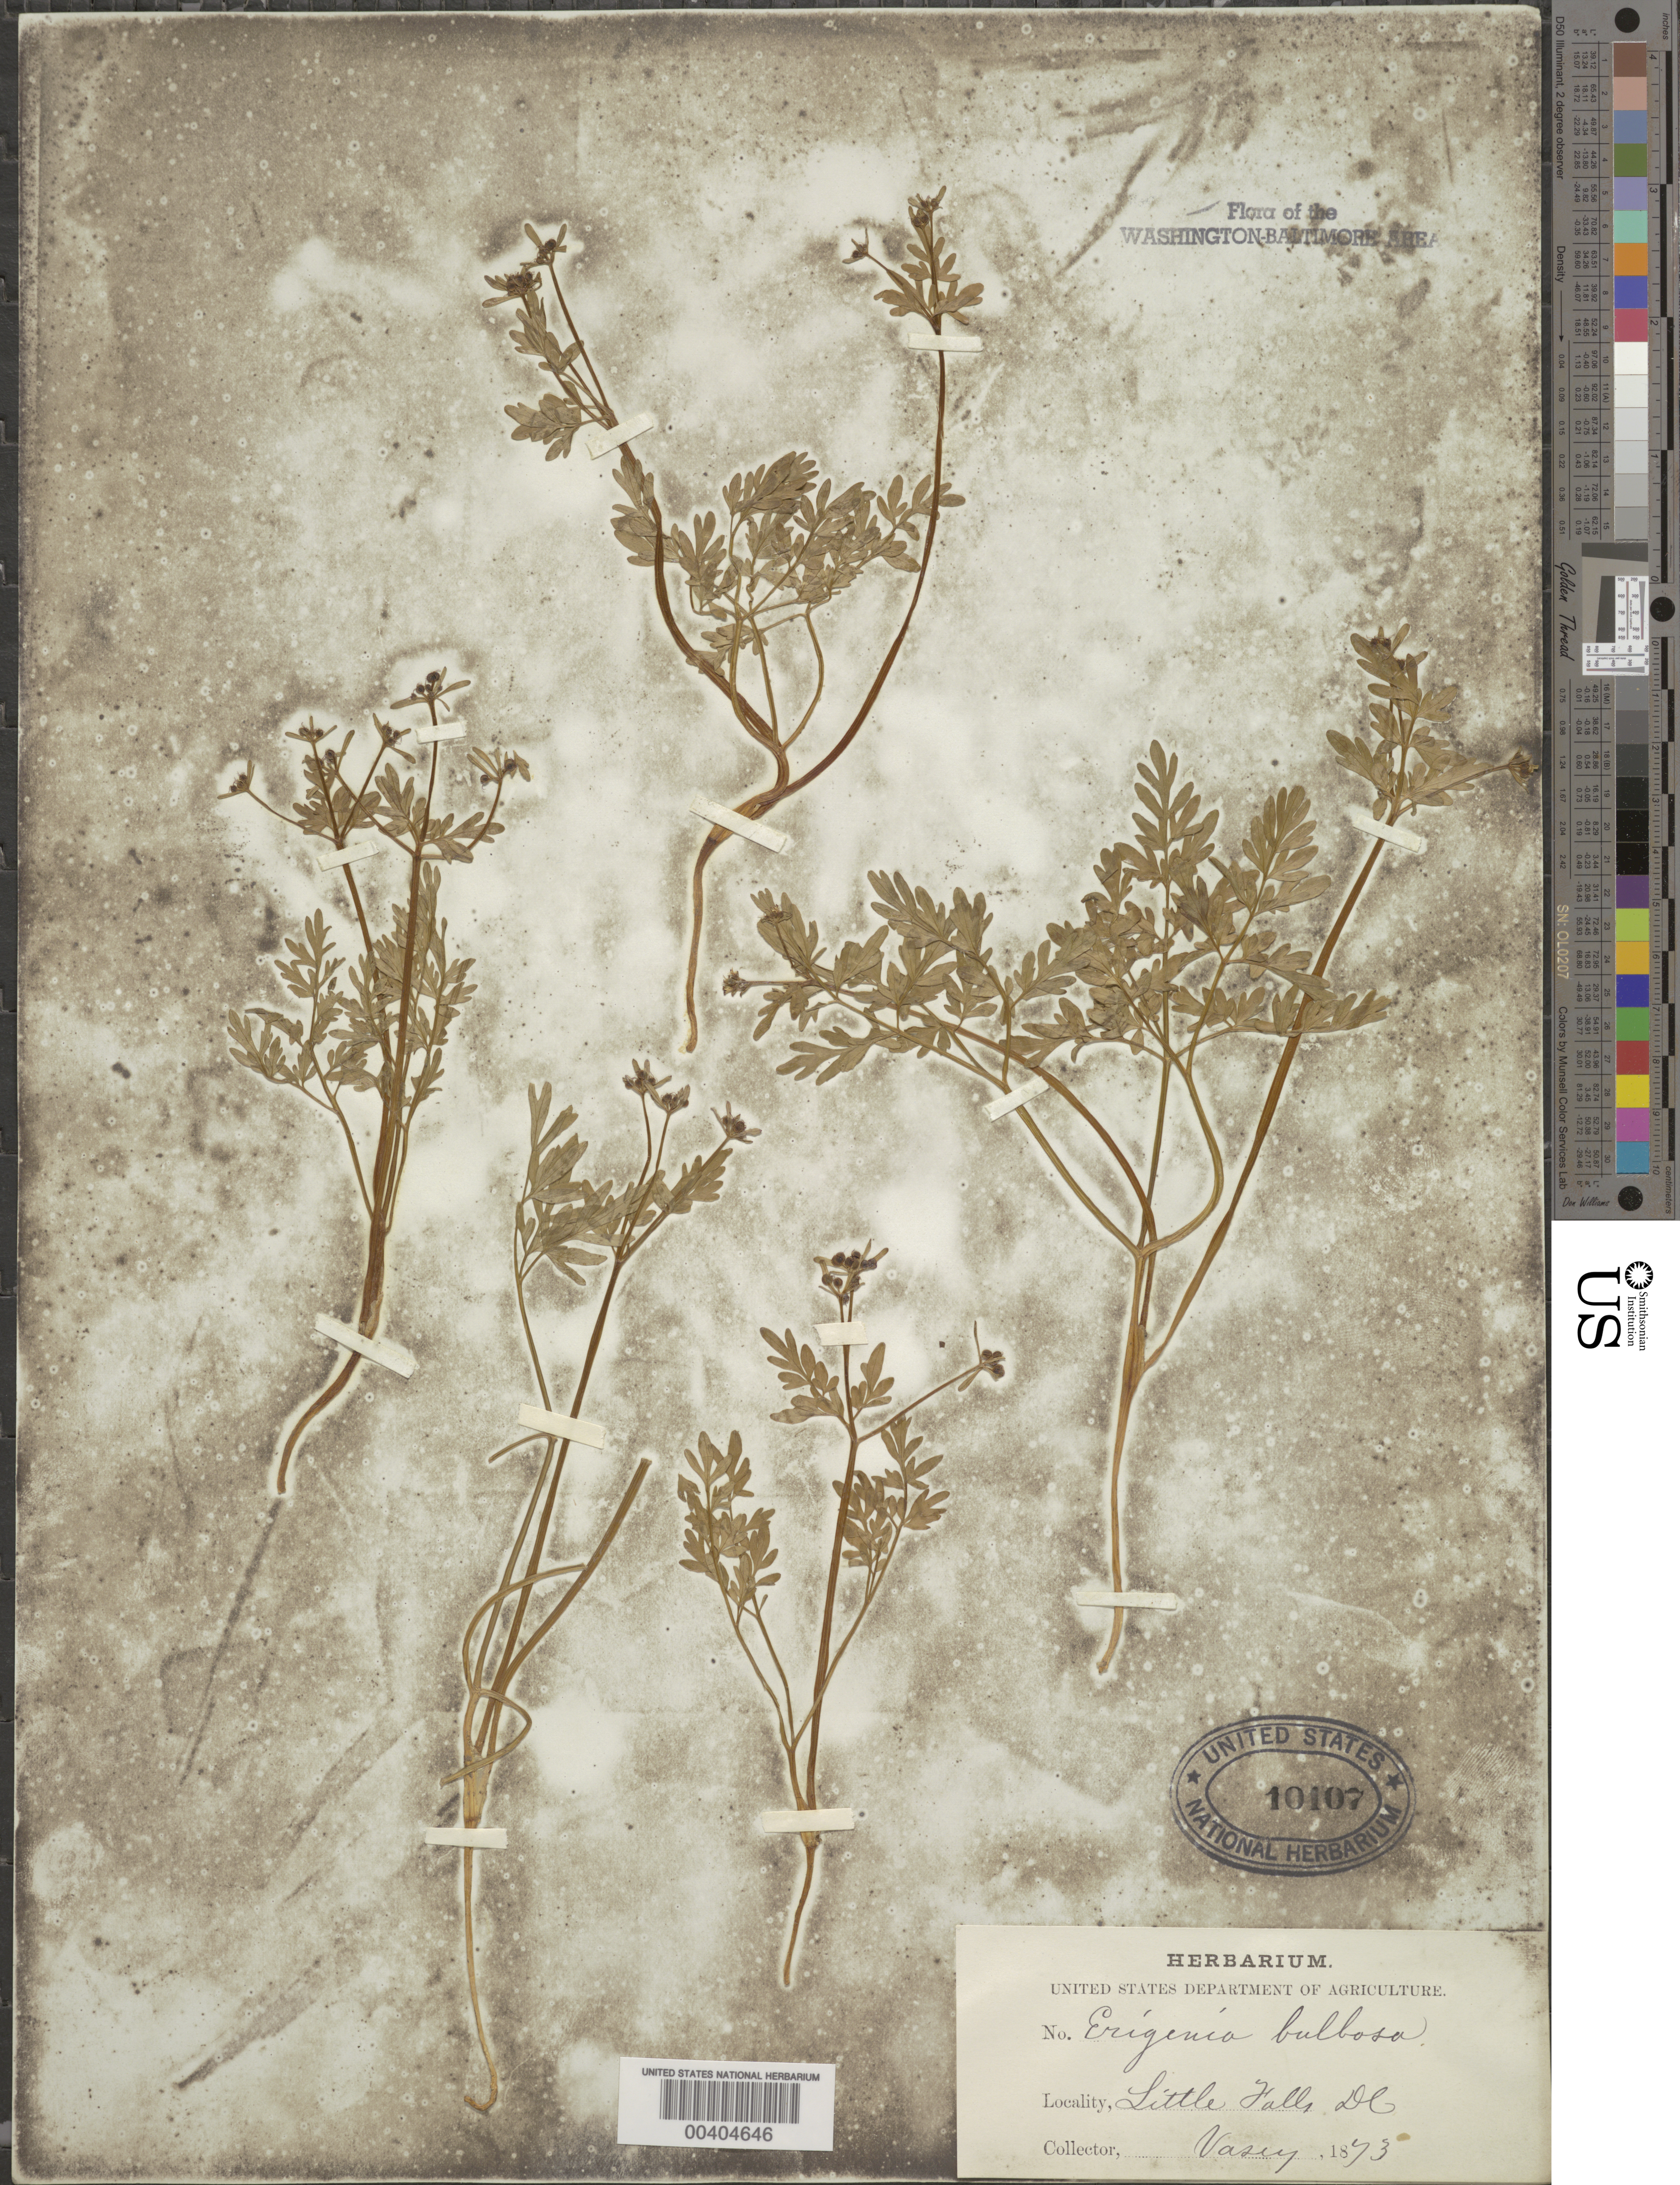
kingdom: Plantae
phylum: Tracheophyta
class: Magnoliopsida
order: Apiales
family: Apiaceae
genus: Erigenia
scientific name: Erigenia bulbosa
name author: (Michx.) Nutt.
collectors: G. Vasey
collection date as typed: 1873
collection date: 1873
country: United States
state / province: Maryland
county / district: Montgomery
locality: Little Falls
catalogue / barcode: US 10107